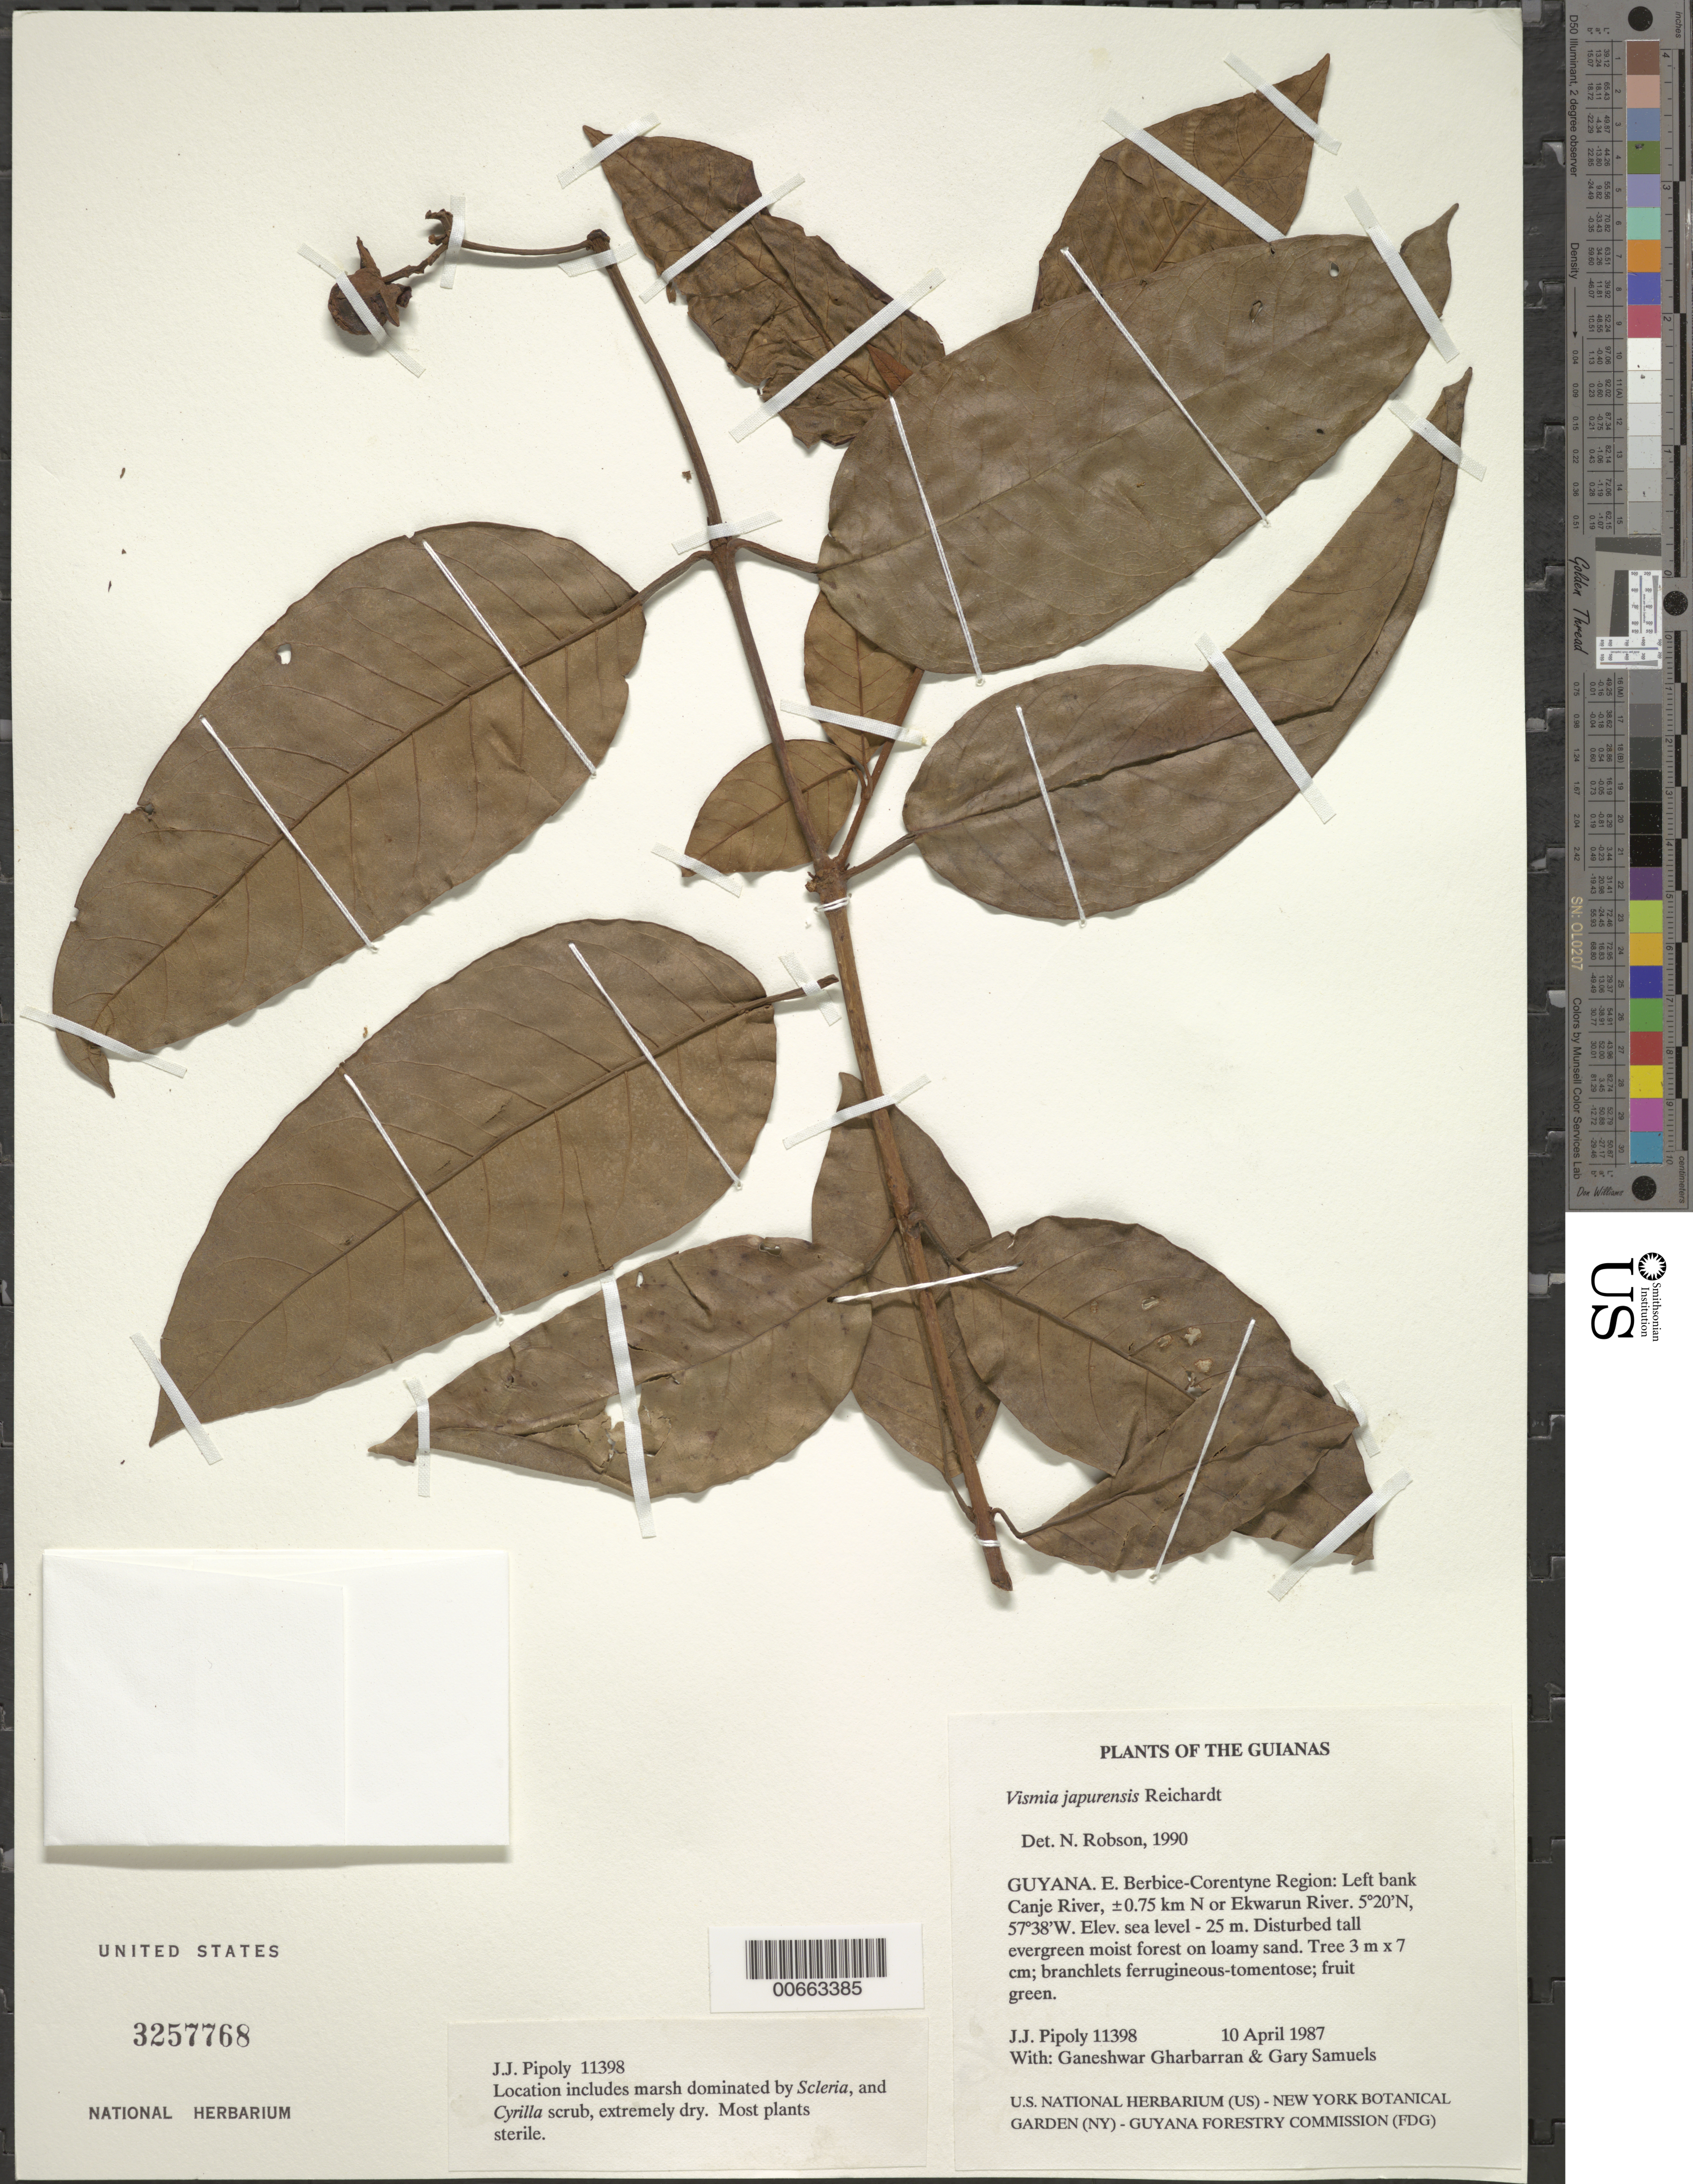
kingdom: Plantae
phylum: Tracheophyta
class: Magnoliopsida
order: Malpighiales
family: Hypericaceae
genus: Vismia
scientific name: Vismia japurensis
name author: Reichardt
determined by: Robson, Norman K. B.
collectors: J. J. Pipoly, G. Gharbarran & G. Samuels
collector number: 11398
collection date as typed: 10 April 1987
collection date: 1987-04-10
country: Guyana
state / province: E. Berbice-Corentyne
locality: Canje River, ± 0.75 km N of Ekwarun River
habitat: Disturbed tall evergreen moist forest on loamy sand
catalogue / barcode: US 3257768